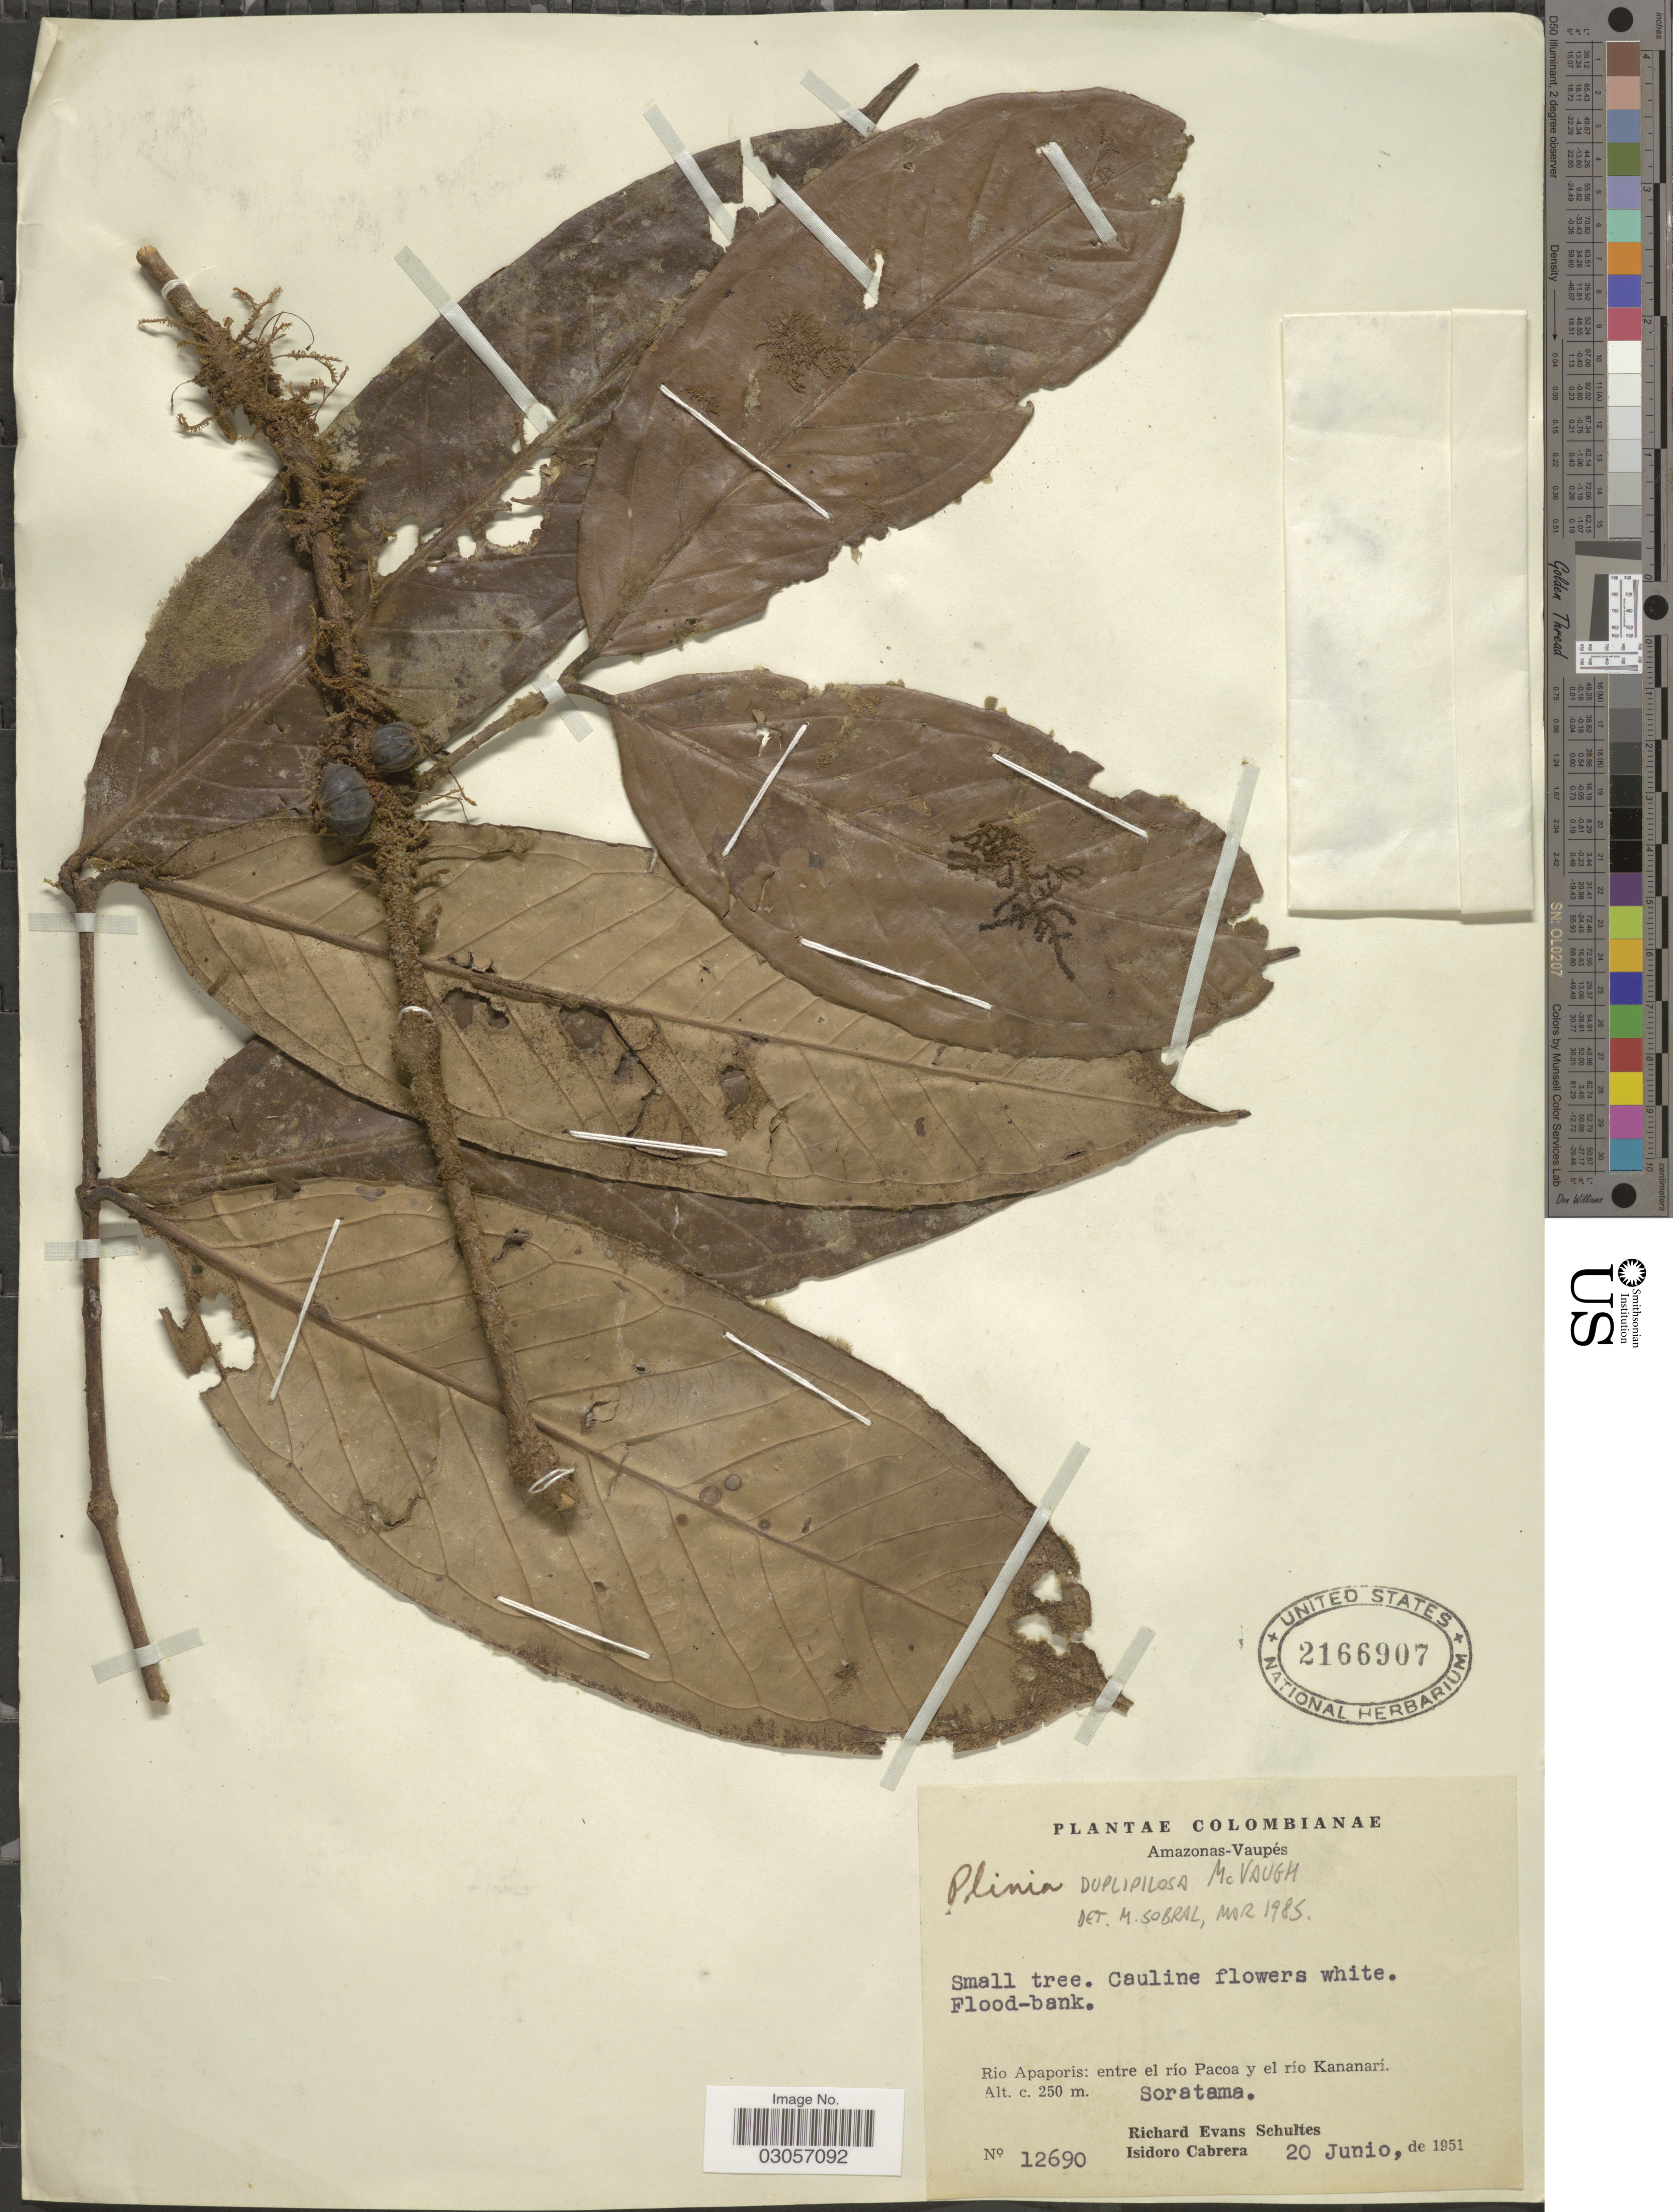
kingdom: Plantae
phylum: Tracheophyta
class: Magnoliopsida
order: Myrtales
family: Myrtaceae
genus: Plinia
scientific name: Plinia duplipilosa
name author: McVaugh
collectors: R. E. Schultes & I. Cabrera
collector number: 12690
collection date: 1951-06-20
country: Colombia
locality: Amazonas-Vaupés, Río Apaporis: entre río Pacoa y el rio Kananarí, Soratama.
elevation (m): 250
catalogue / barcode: US 2166907